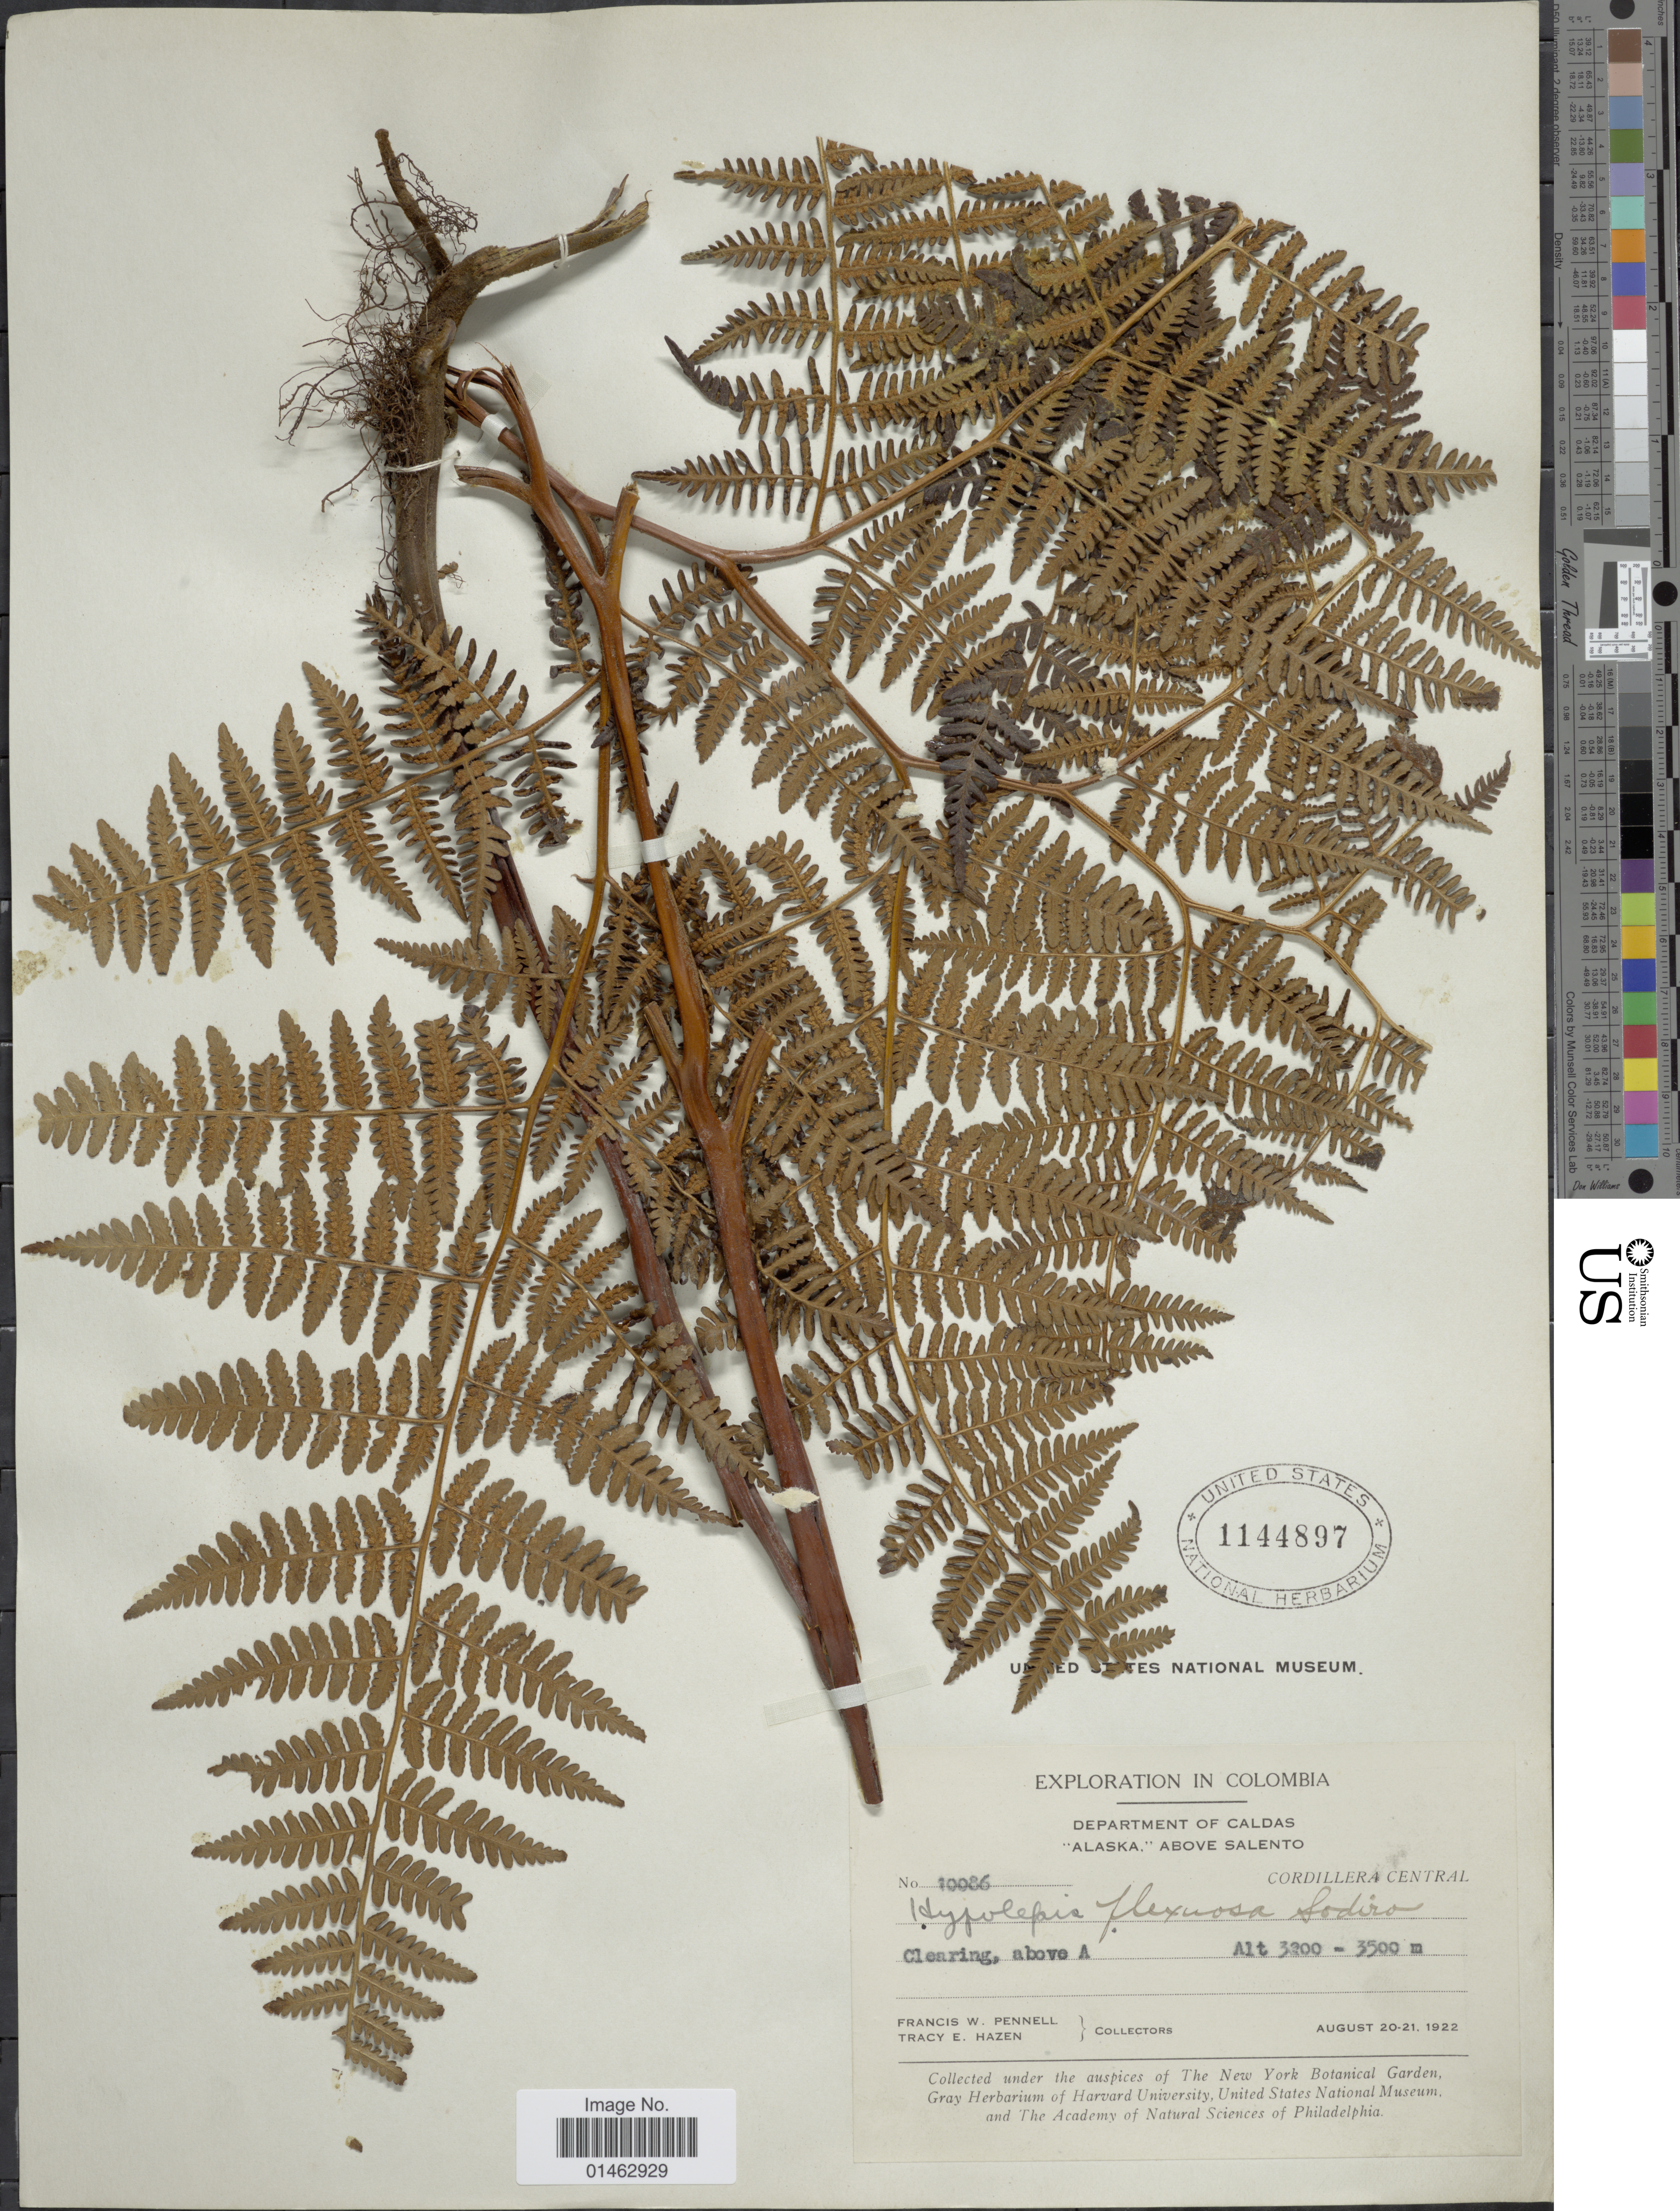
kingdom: Plantae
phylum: Tracheophyta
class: Polypodiopsida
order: Polypodiales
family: Dennstaedtiaceae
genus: Hypolepis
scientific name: Hypolepis bogotensis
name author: H. Karst.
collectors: F. W. Pennell & T. E. Hazen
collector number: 10086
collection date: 1922-08-20/1922-08-21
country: Colombia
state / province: Caldas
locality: Department of Caldas 'Alaska,' above Salento, Cordillera Central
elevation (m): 3200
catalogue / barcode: US 1144897